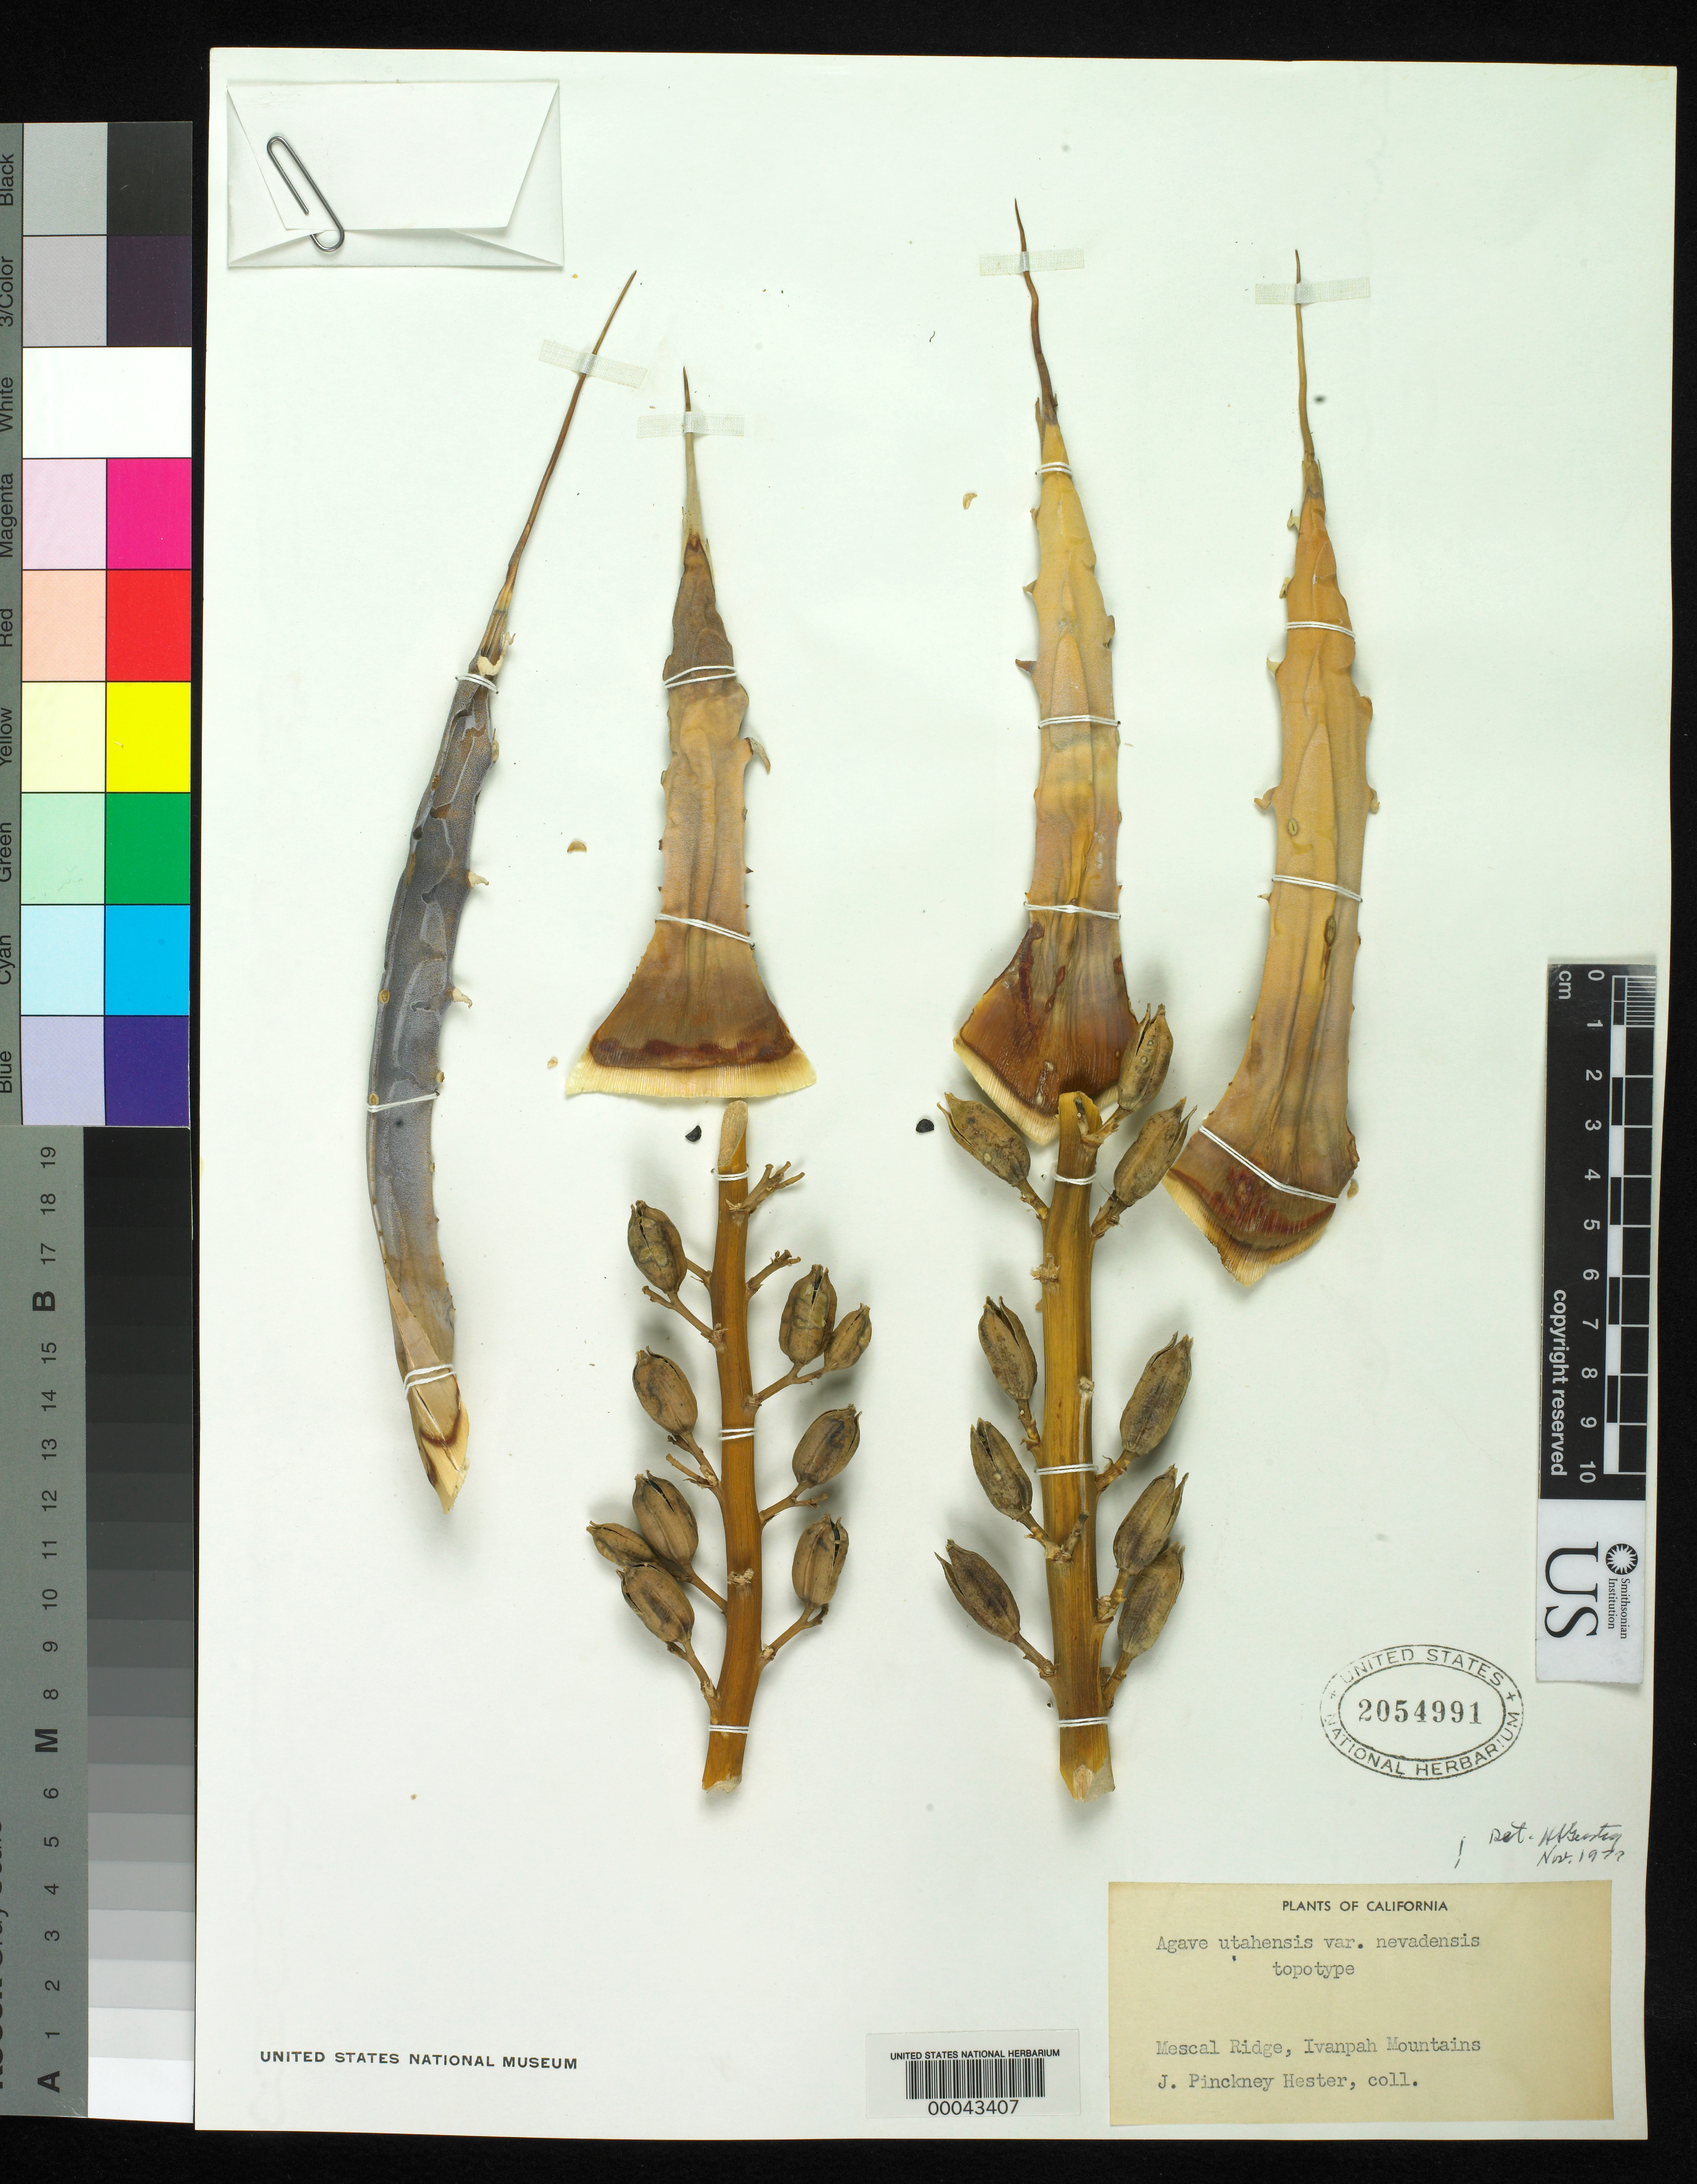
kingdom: Plantae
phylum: Tracheophyta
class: Liliopsida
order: Asparagales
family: Asparagaceae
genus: Agave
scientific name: Agave utahensis var. nevadensis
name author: Engelm. ex Greenm. & Roush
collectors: J. P. Hester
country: United States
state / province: California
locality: Mescal ridge, ivanpah mountains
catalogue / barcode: US 2054991